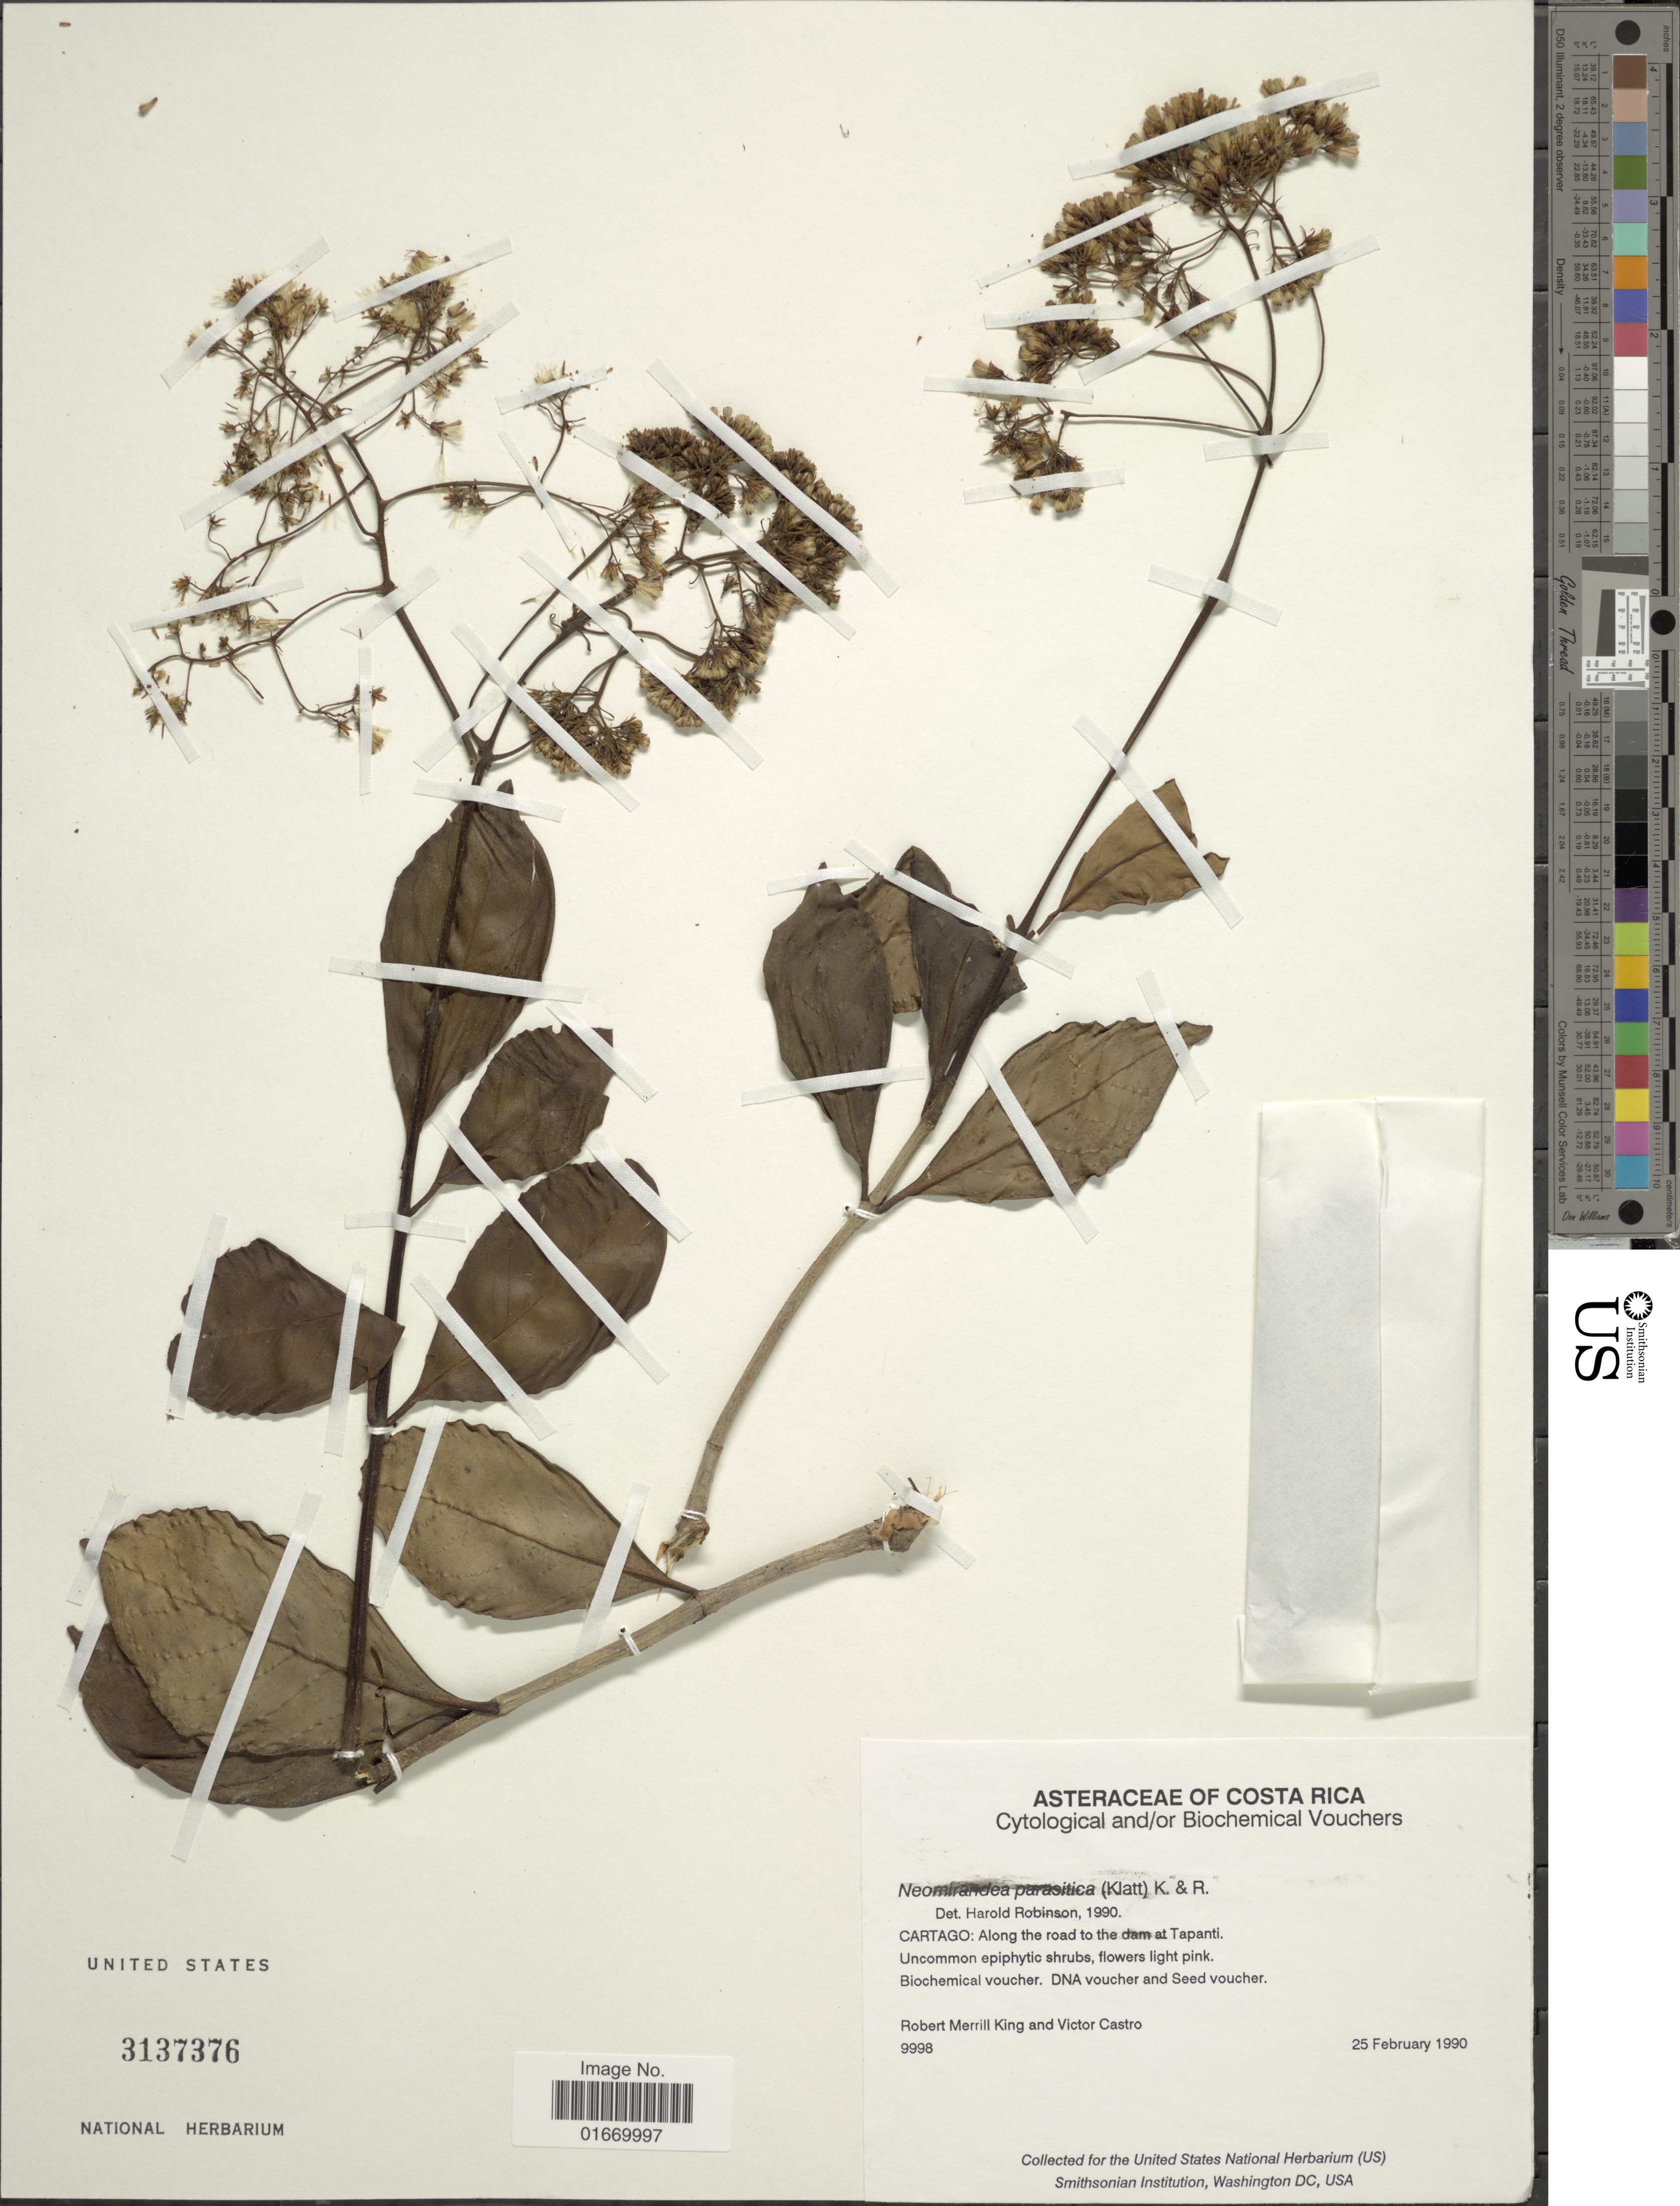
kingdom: Plantae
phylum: Tracheophyta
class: Magnoliopsida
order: Asterales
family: Asteraceae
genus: Neomirandea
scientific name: Neomirandea parasitica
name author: (Klatt) R.M. King & H. Rob.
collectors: R. M. King & V. Castro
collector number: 9998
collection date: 1990-02-25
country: Costa Rica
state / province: Cartago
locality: Along the road to the Tapanti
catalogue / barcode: US 3137376